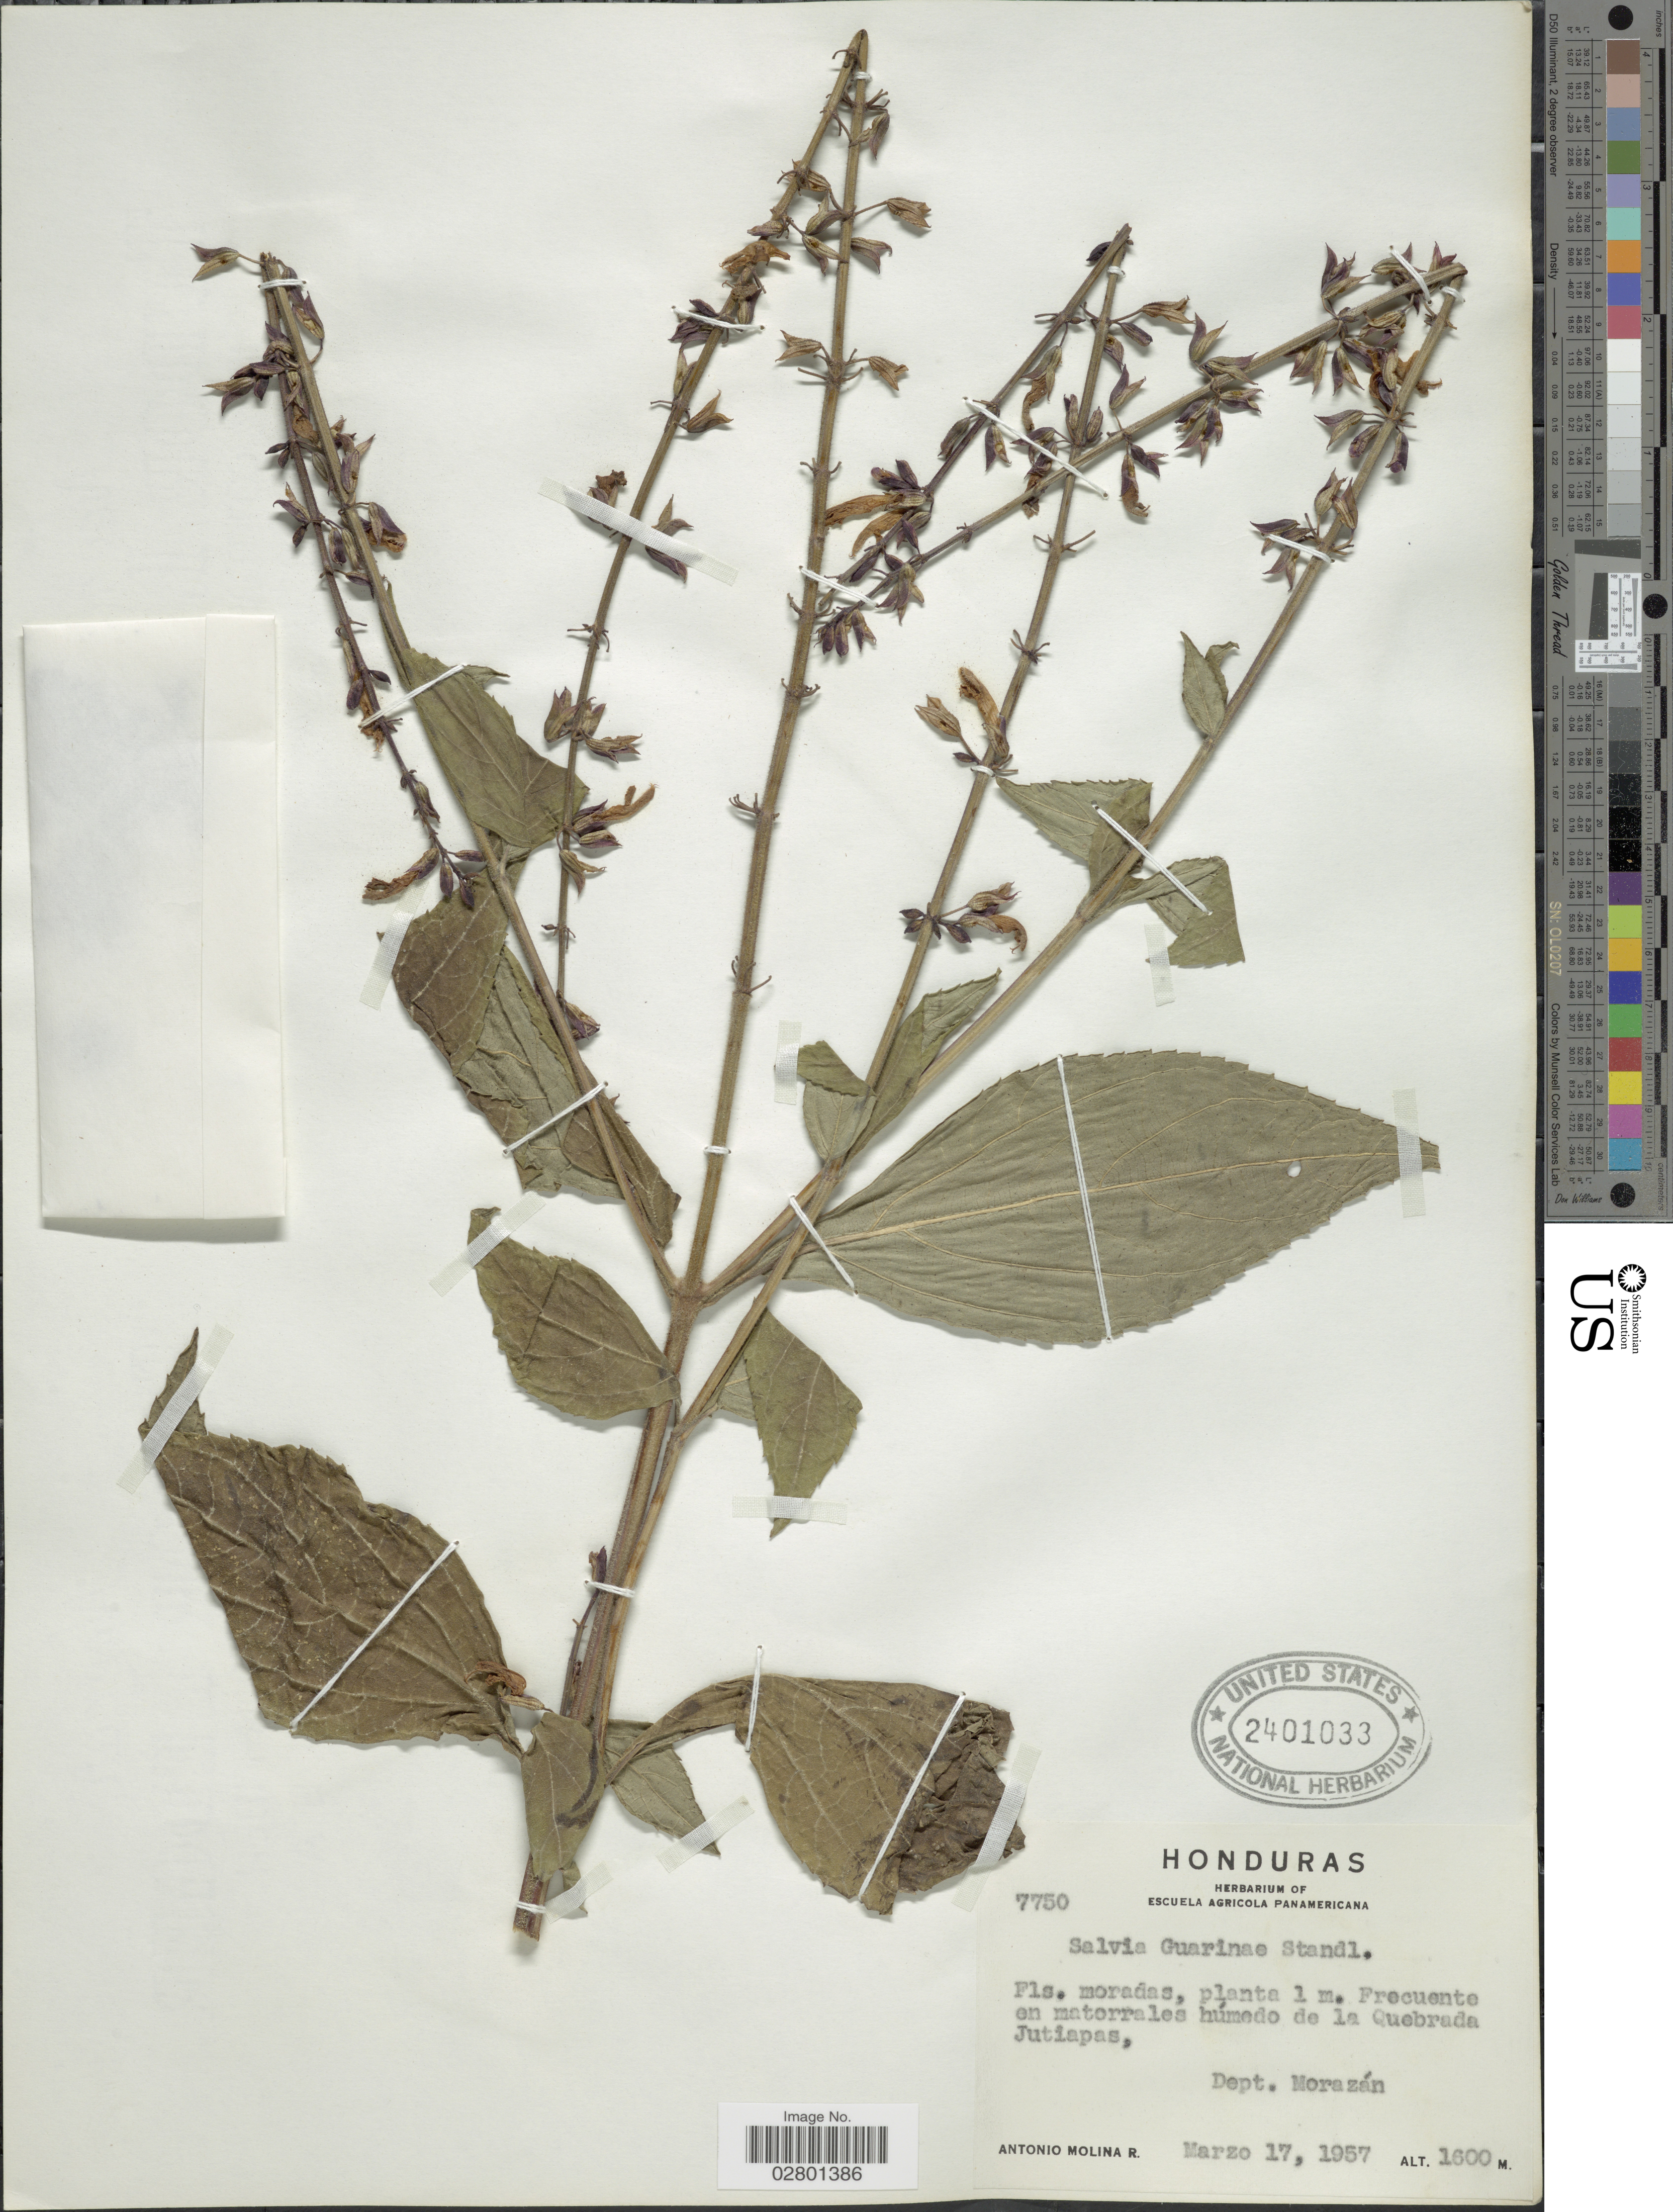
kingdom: Plantae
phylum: Tracheophyta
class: Magnoliopsida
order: Lamiales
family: Lamiaceae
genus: Salvia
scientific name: Salvia guarinae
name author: Standl.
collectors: A. Molina R.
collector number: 7750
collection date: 1957-03-17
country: Honduras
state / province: Fco. Morazán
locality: Frecuente en matorrales húmedo de la Quebrada Jutiapas, Dept. Moarazán.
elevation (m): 1600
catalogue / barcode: US 2401033